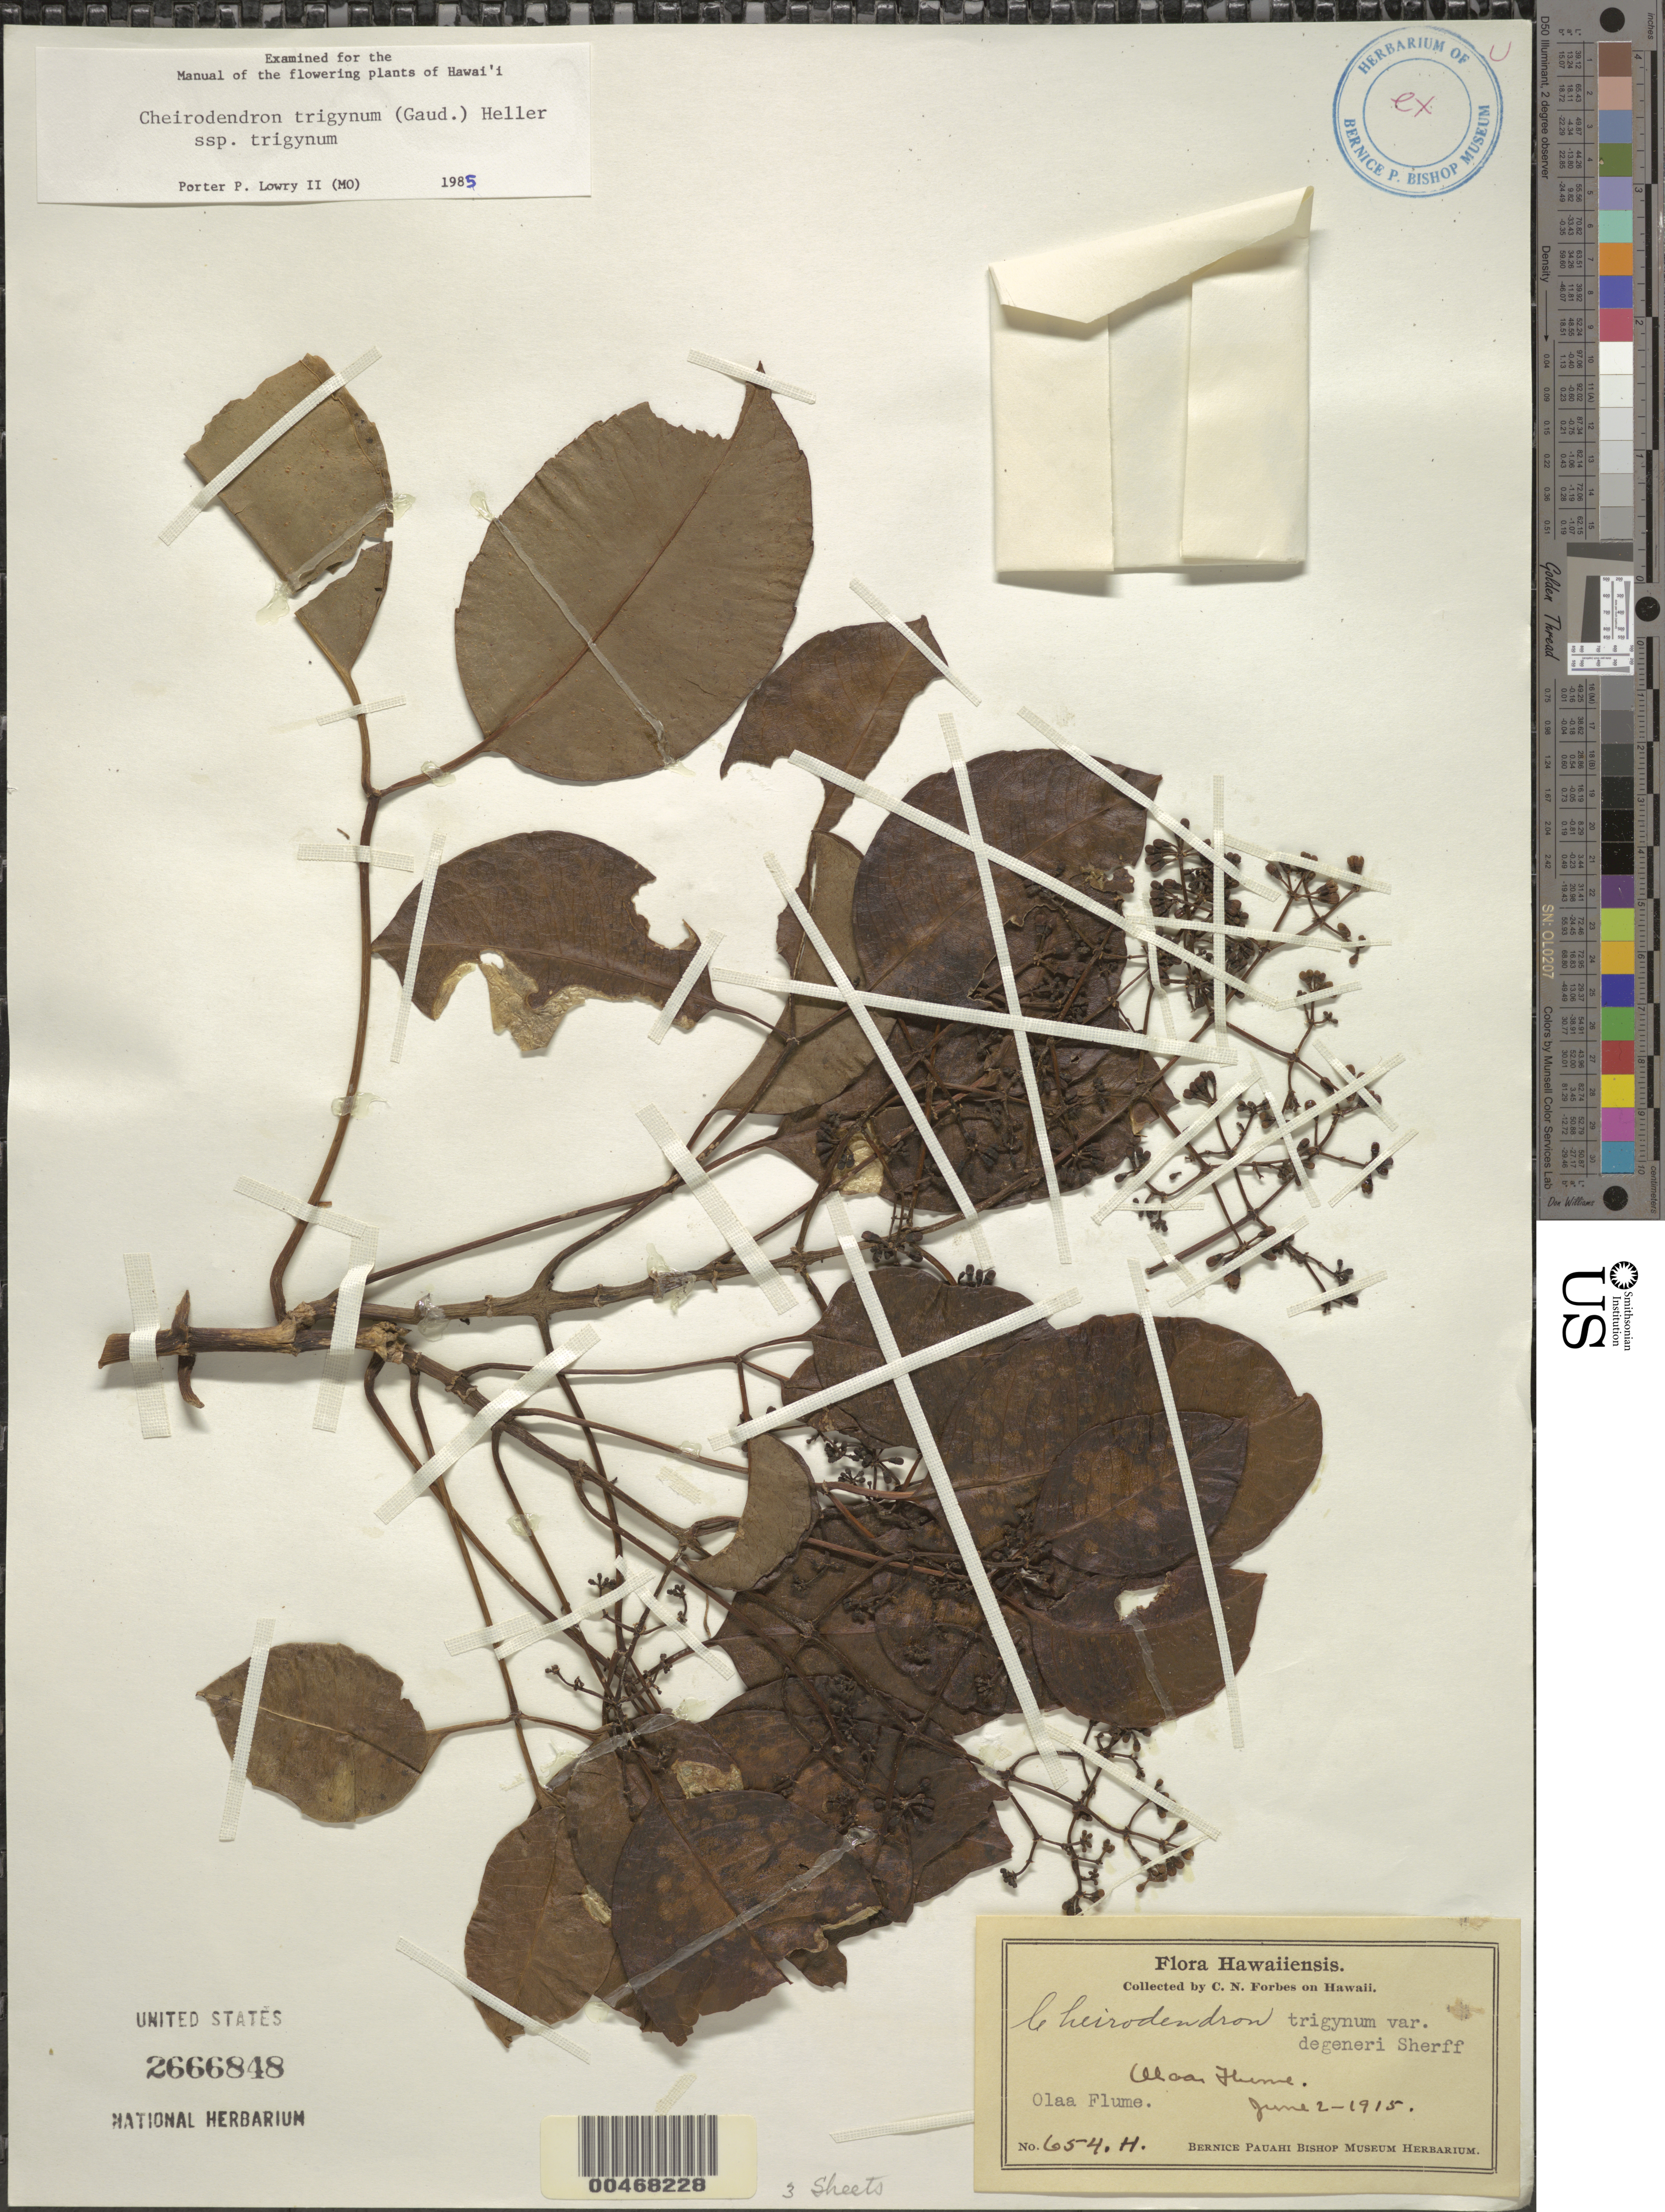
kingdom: Plantae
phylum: Tracheophyta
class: Magnoliopsida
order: Apiales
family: Araliaceae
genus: Cheirodendron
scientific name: Cheirodendron trigynum subsp. trigynum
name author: (Gaudich.) A. Heller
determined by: Lowry, P. P., (MO), Missouri Botanical Garden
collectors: C. N. Forbes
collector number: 654.H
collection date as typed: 2 Jun 1915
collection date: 1915-06-02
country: United States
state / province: Hawaii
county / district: Hawaii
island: Hawaii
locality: Olaa Flume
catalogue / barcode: US 2666848